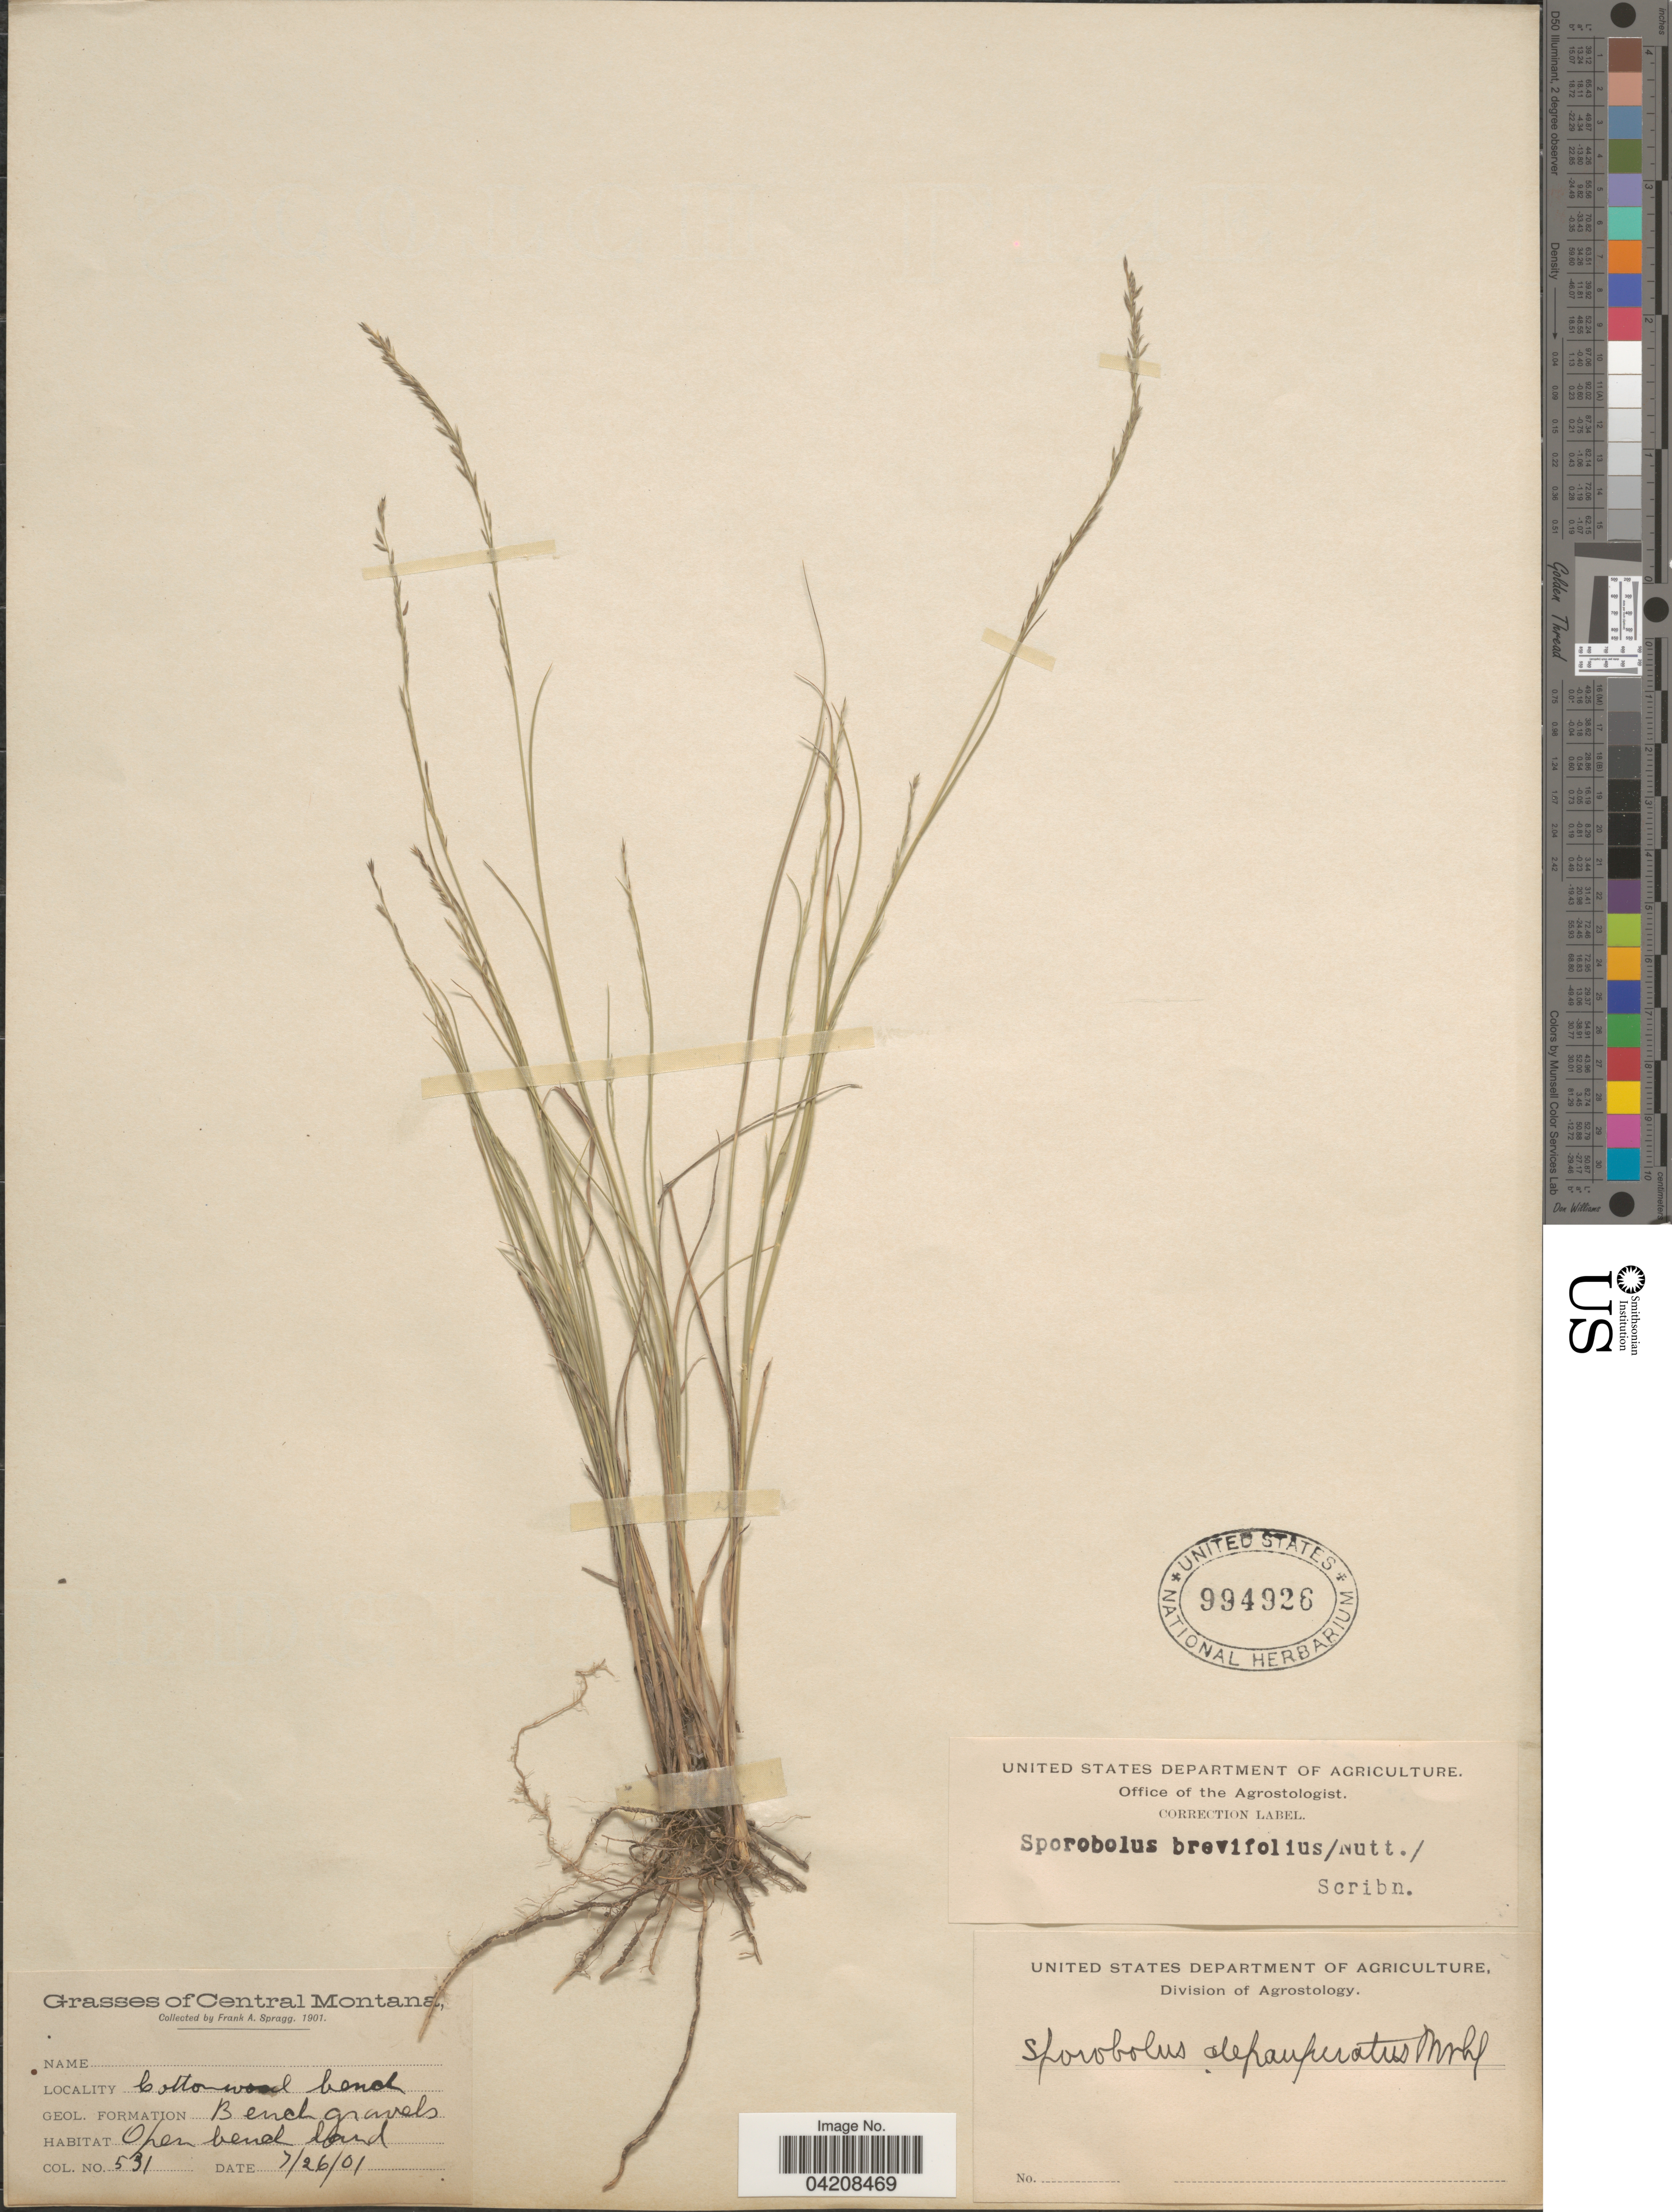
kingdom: Plantae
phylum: Tracheophyta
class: Liliopsida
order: Poales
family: Poaceae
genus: Muhlenbergia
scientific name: Muhlenbergia cuspidata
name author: (Torr. ex Hook.) Rydb.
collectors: F. Spragg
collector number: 531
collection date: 1901-07-26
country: United States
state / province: Montana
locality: Central Montana.Cottonwood bend.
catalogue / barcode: US 994926